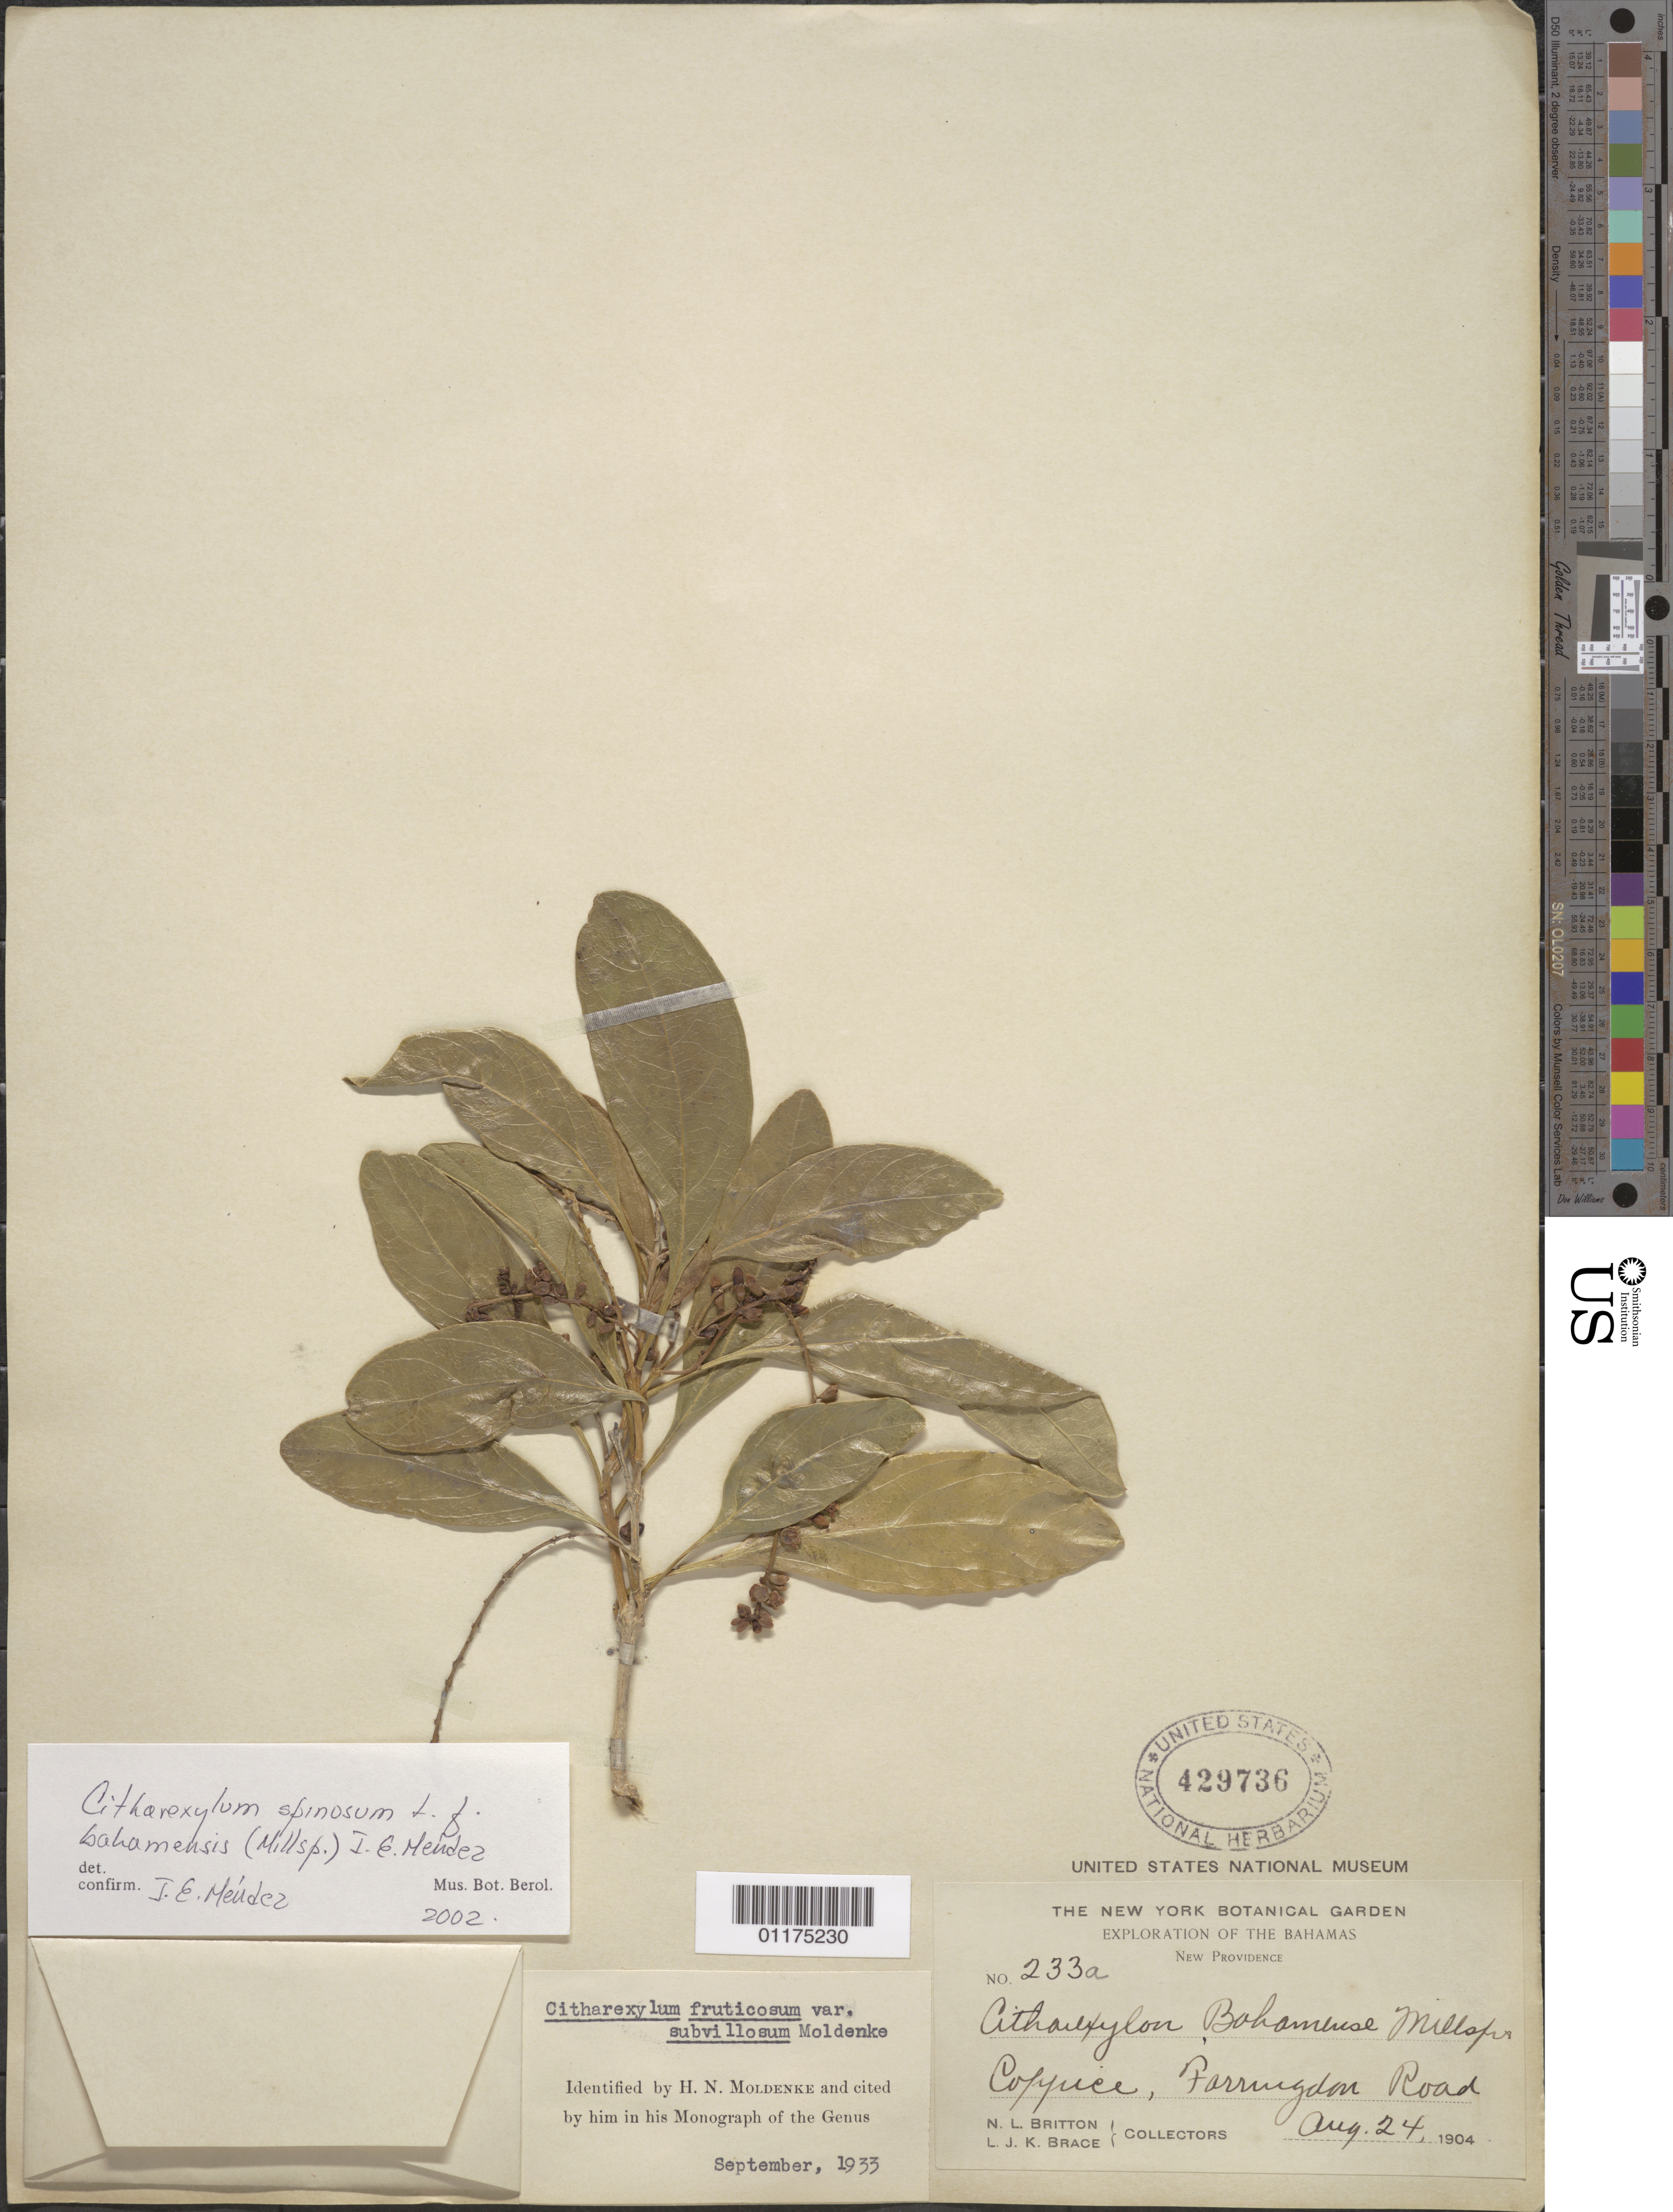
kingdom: Plantae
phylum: Tracheophyta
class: Magnoliopsida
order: Lamiales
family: Verbenaceae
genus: Citharexylum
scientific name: Citharexylum spinosum f. bahamensis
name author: (Millsp.) I.E. Méndez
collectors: N. Britton & L. J. K. Brace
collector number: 233a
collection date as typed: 24 Aug 1904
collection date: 1904-08-24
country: Bahamas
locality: Coffuei, Farringdon Road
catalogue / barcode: US 429736